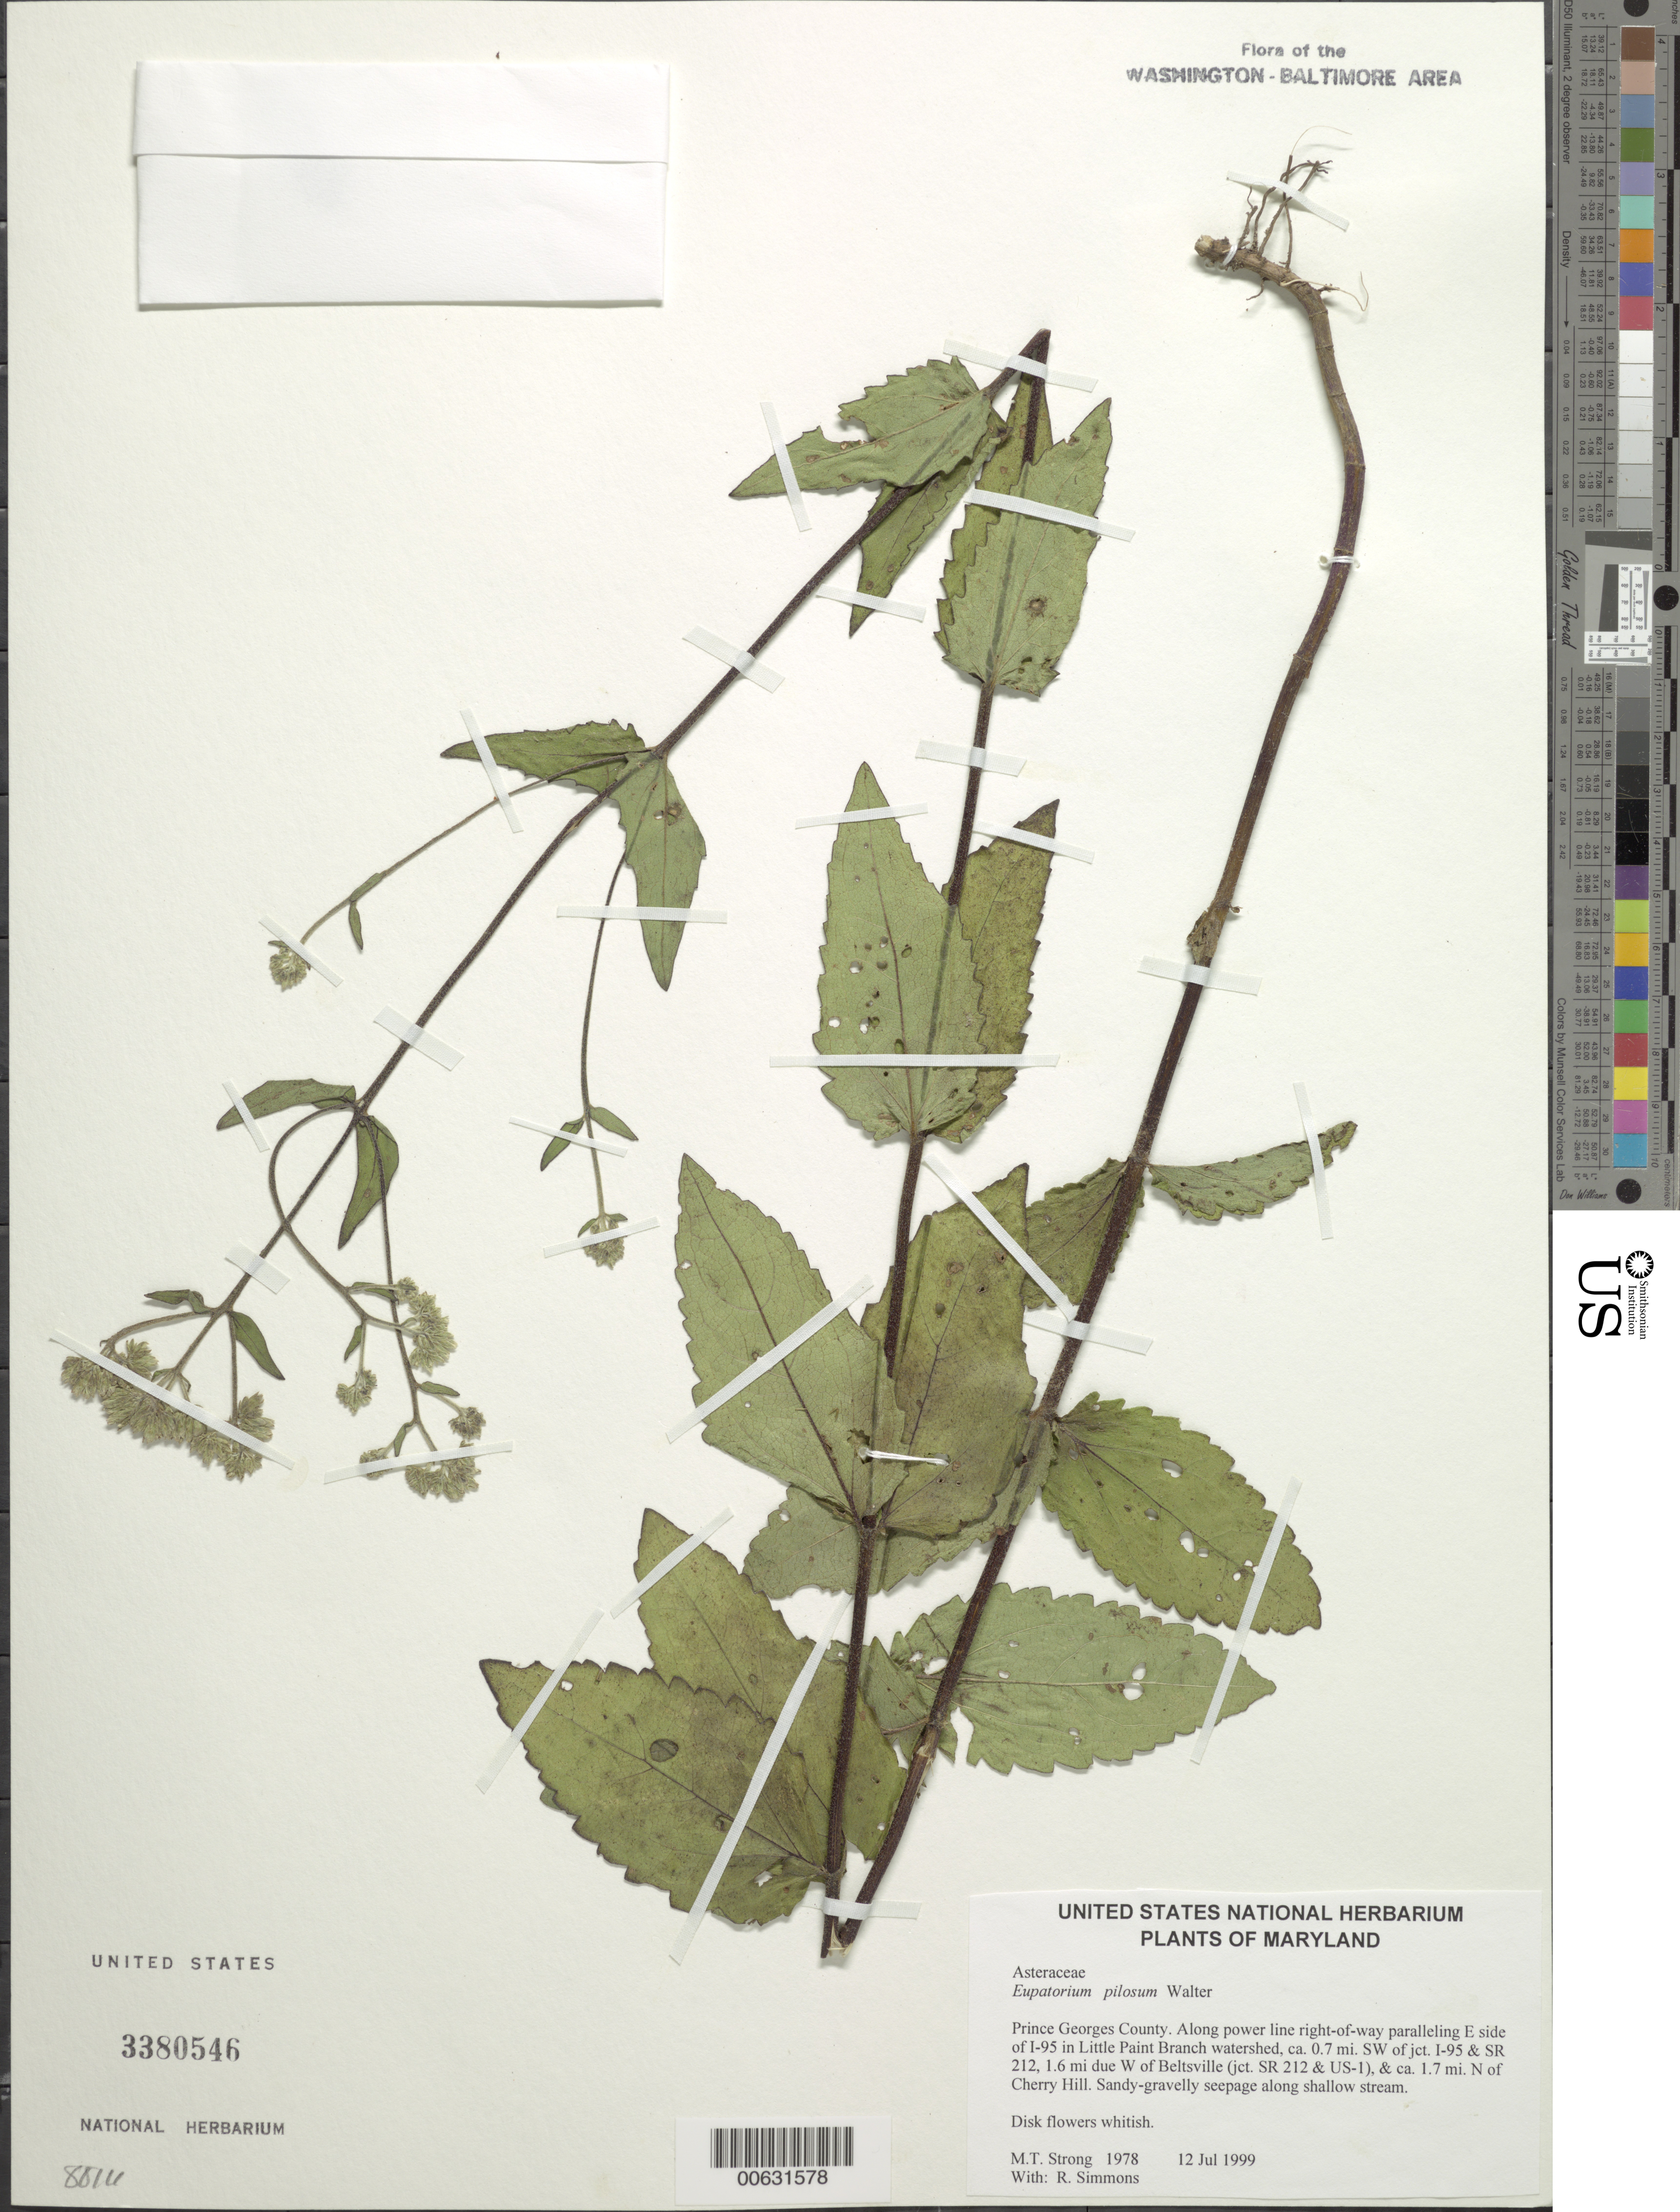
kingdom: Plantae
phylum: Tracheophyta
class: Magnoliopsida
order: Asterales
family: Asteraceae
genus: Eupatorium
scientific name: Eupatorium pilosum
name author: Walter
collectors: M. T. Strong & R. Simmons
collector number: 1978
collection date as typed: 12 Jul 1999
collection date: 1999-07-12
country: United States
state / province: Maryland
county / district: Prince George's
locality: Along power line right-of-way paralleling E side of I-95 in Little Paint Branch watershed, ca. 0.7 mi. SW of jct. I-95 & SR 212, 1.6 mi due W of Beltsville (jct. SR 212 & US-1), & ca. 1.7 mi. N of Cherry Hill.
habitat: Sandy-gravelly seepage along shallow stream.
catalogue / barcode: US 3380546